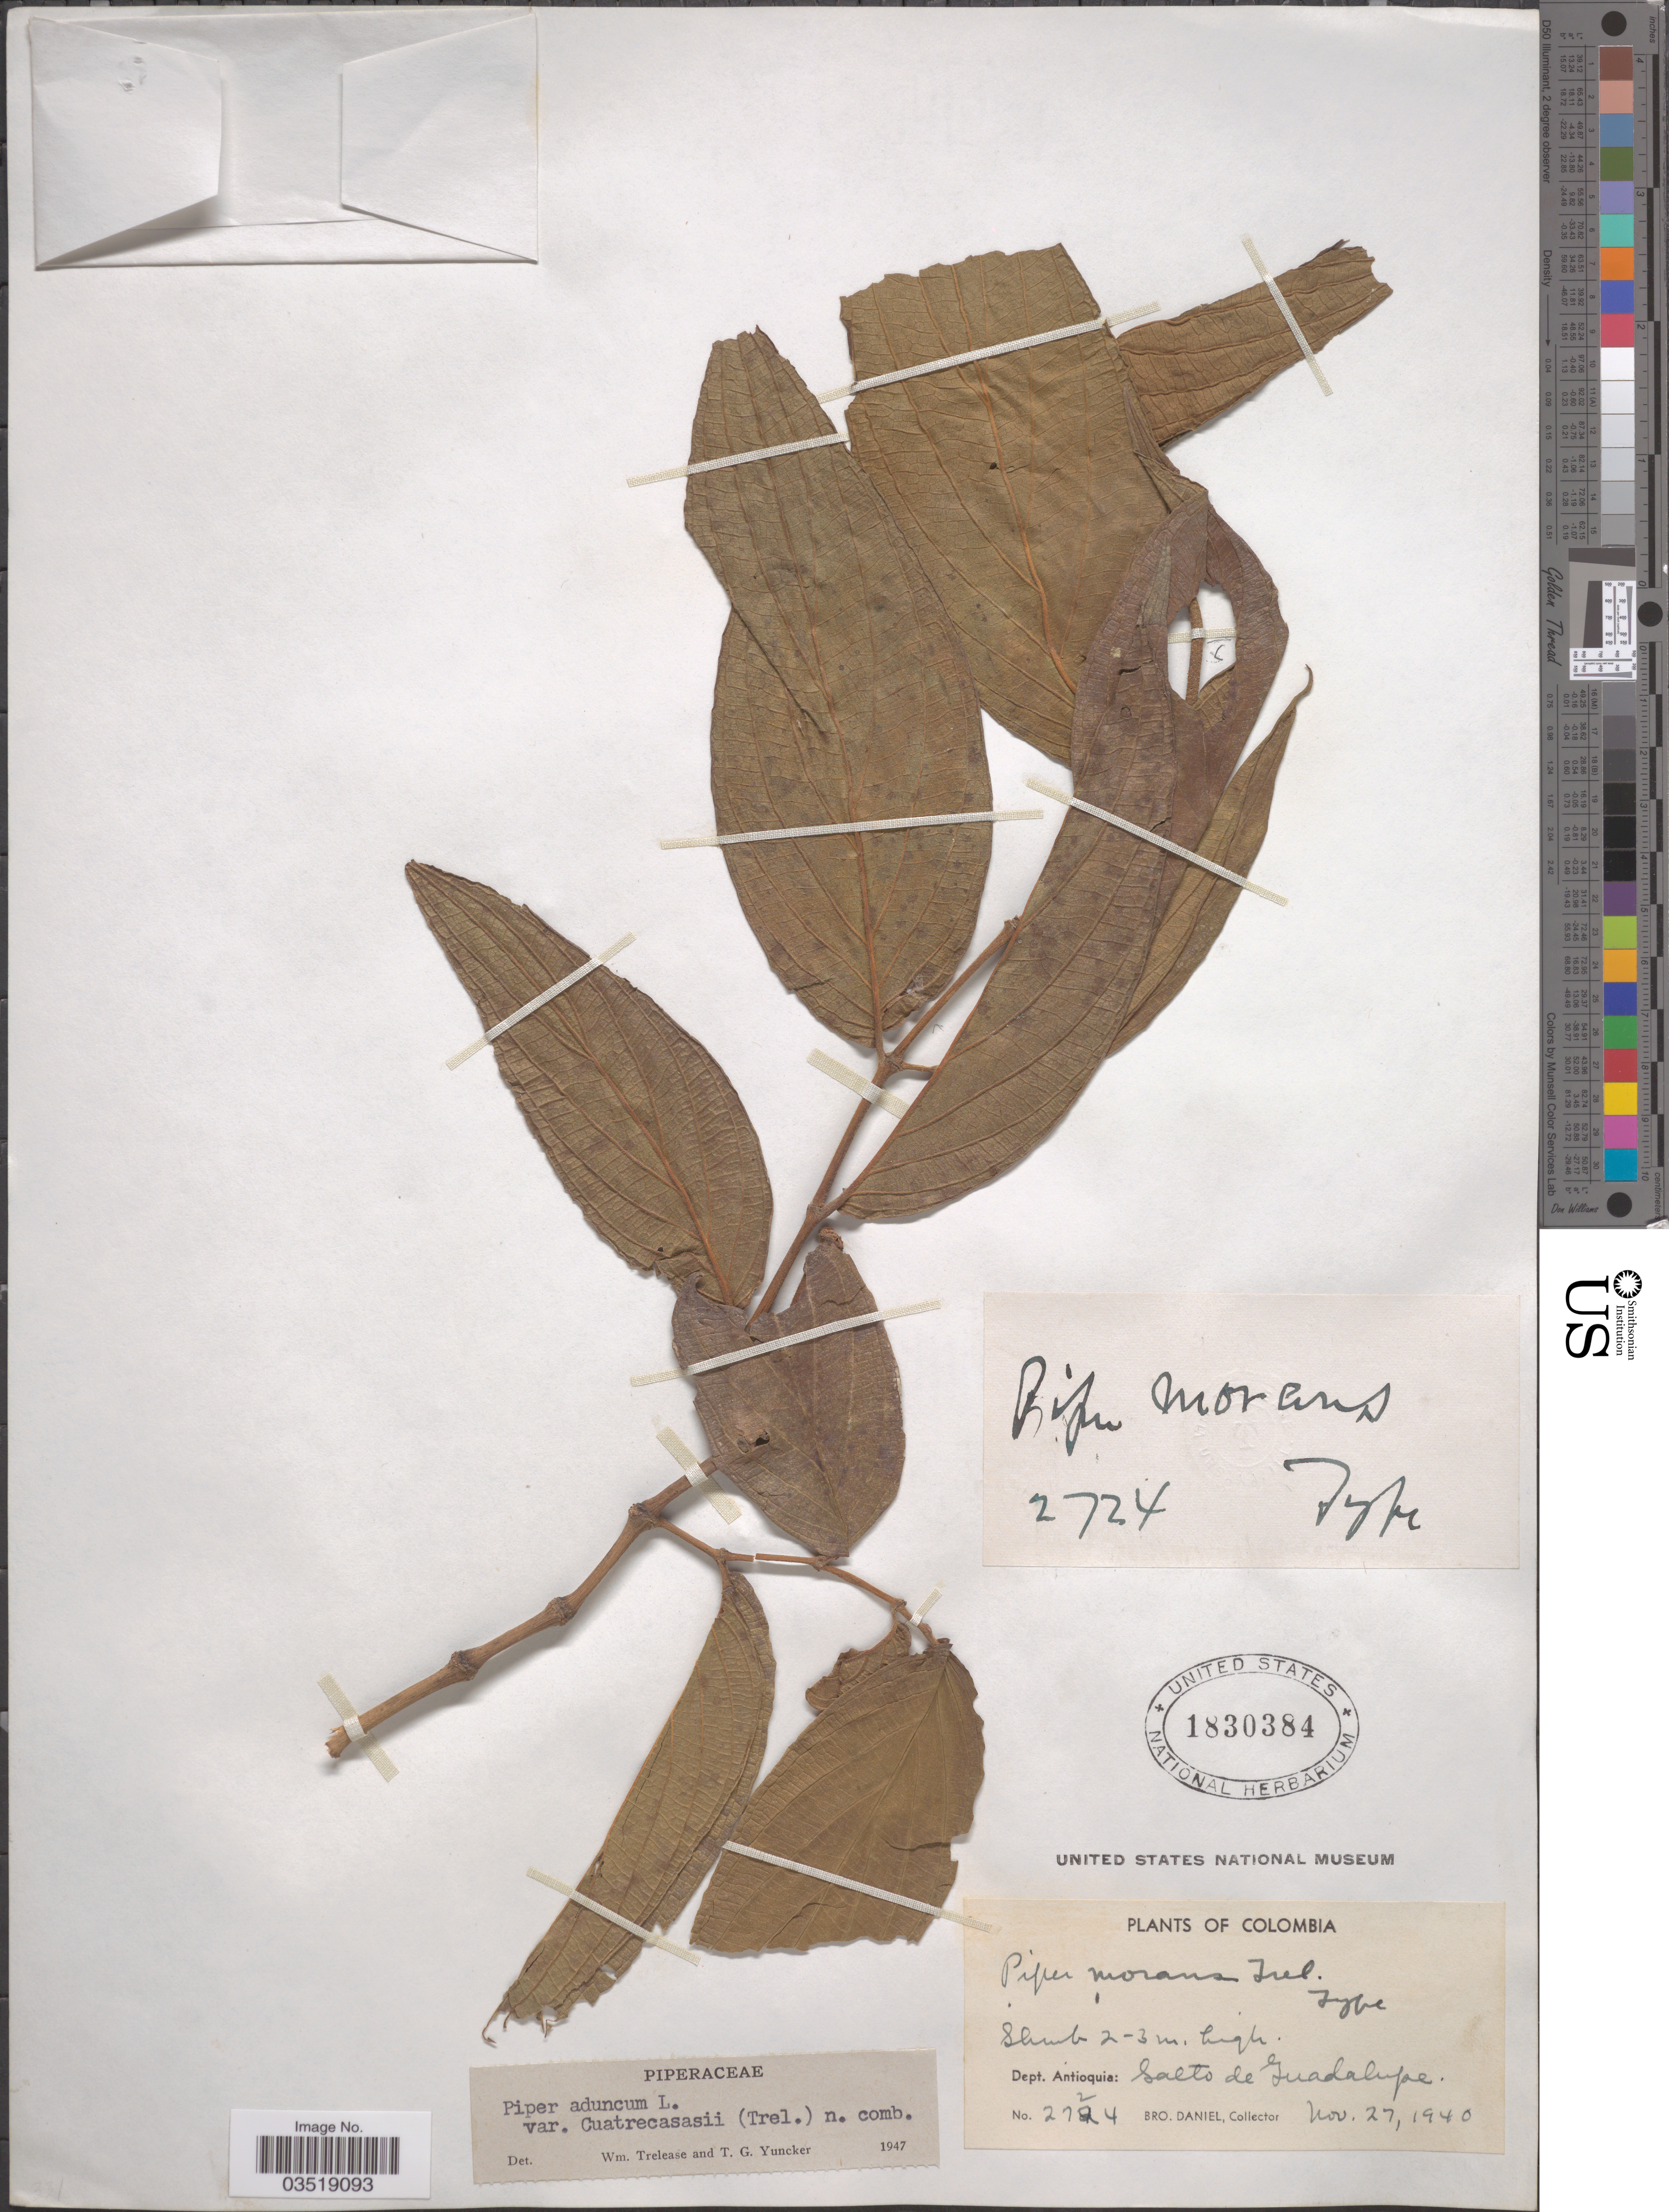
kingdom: Plantae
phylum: Tracheophyta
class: Magnoliopsida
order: Piperales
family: Piperaceae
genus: Piper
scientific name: Piper aduncum var. cordulatum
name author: L.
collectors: Bro. Daniel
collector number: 2724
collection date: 1940-11-27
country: Colombia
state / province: Antioquia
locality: Dept. Antioquia: Salto de Guadalupe.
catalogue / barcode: US 1830384